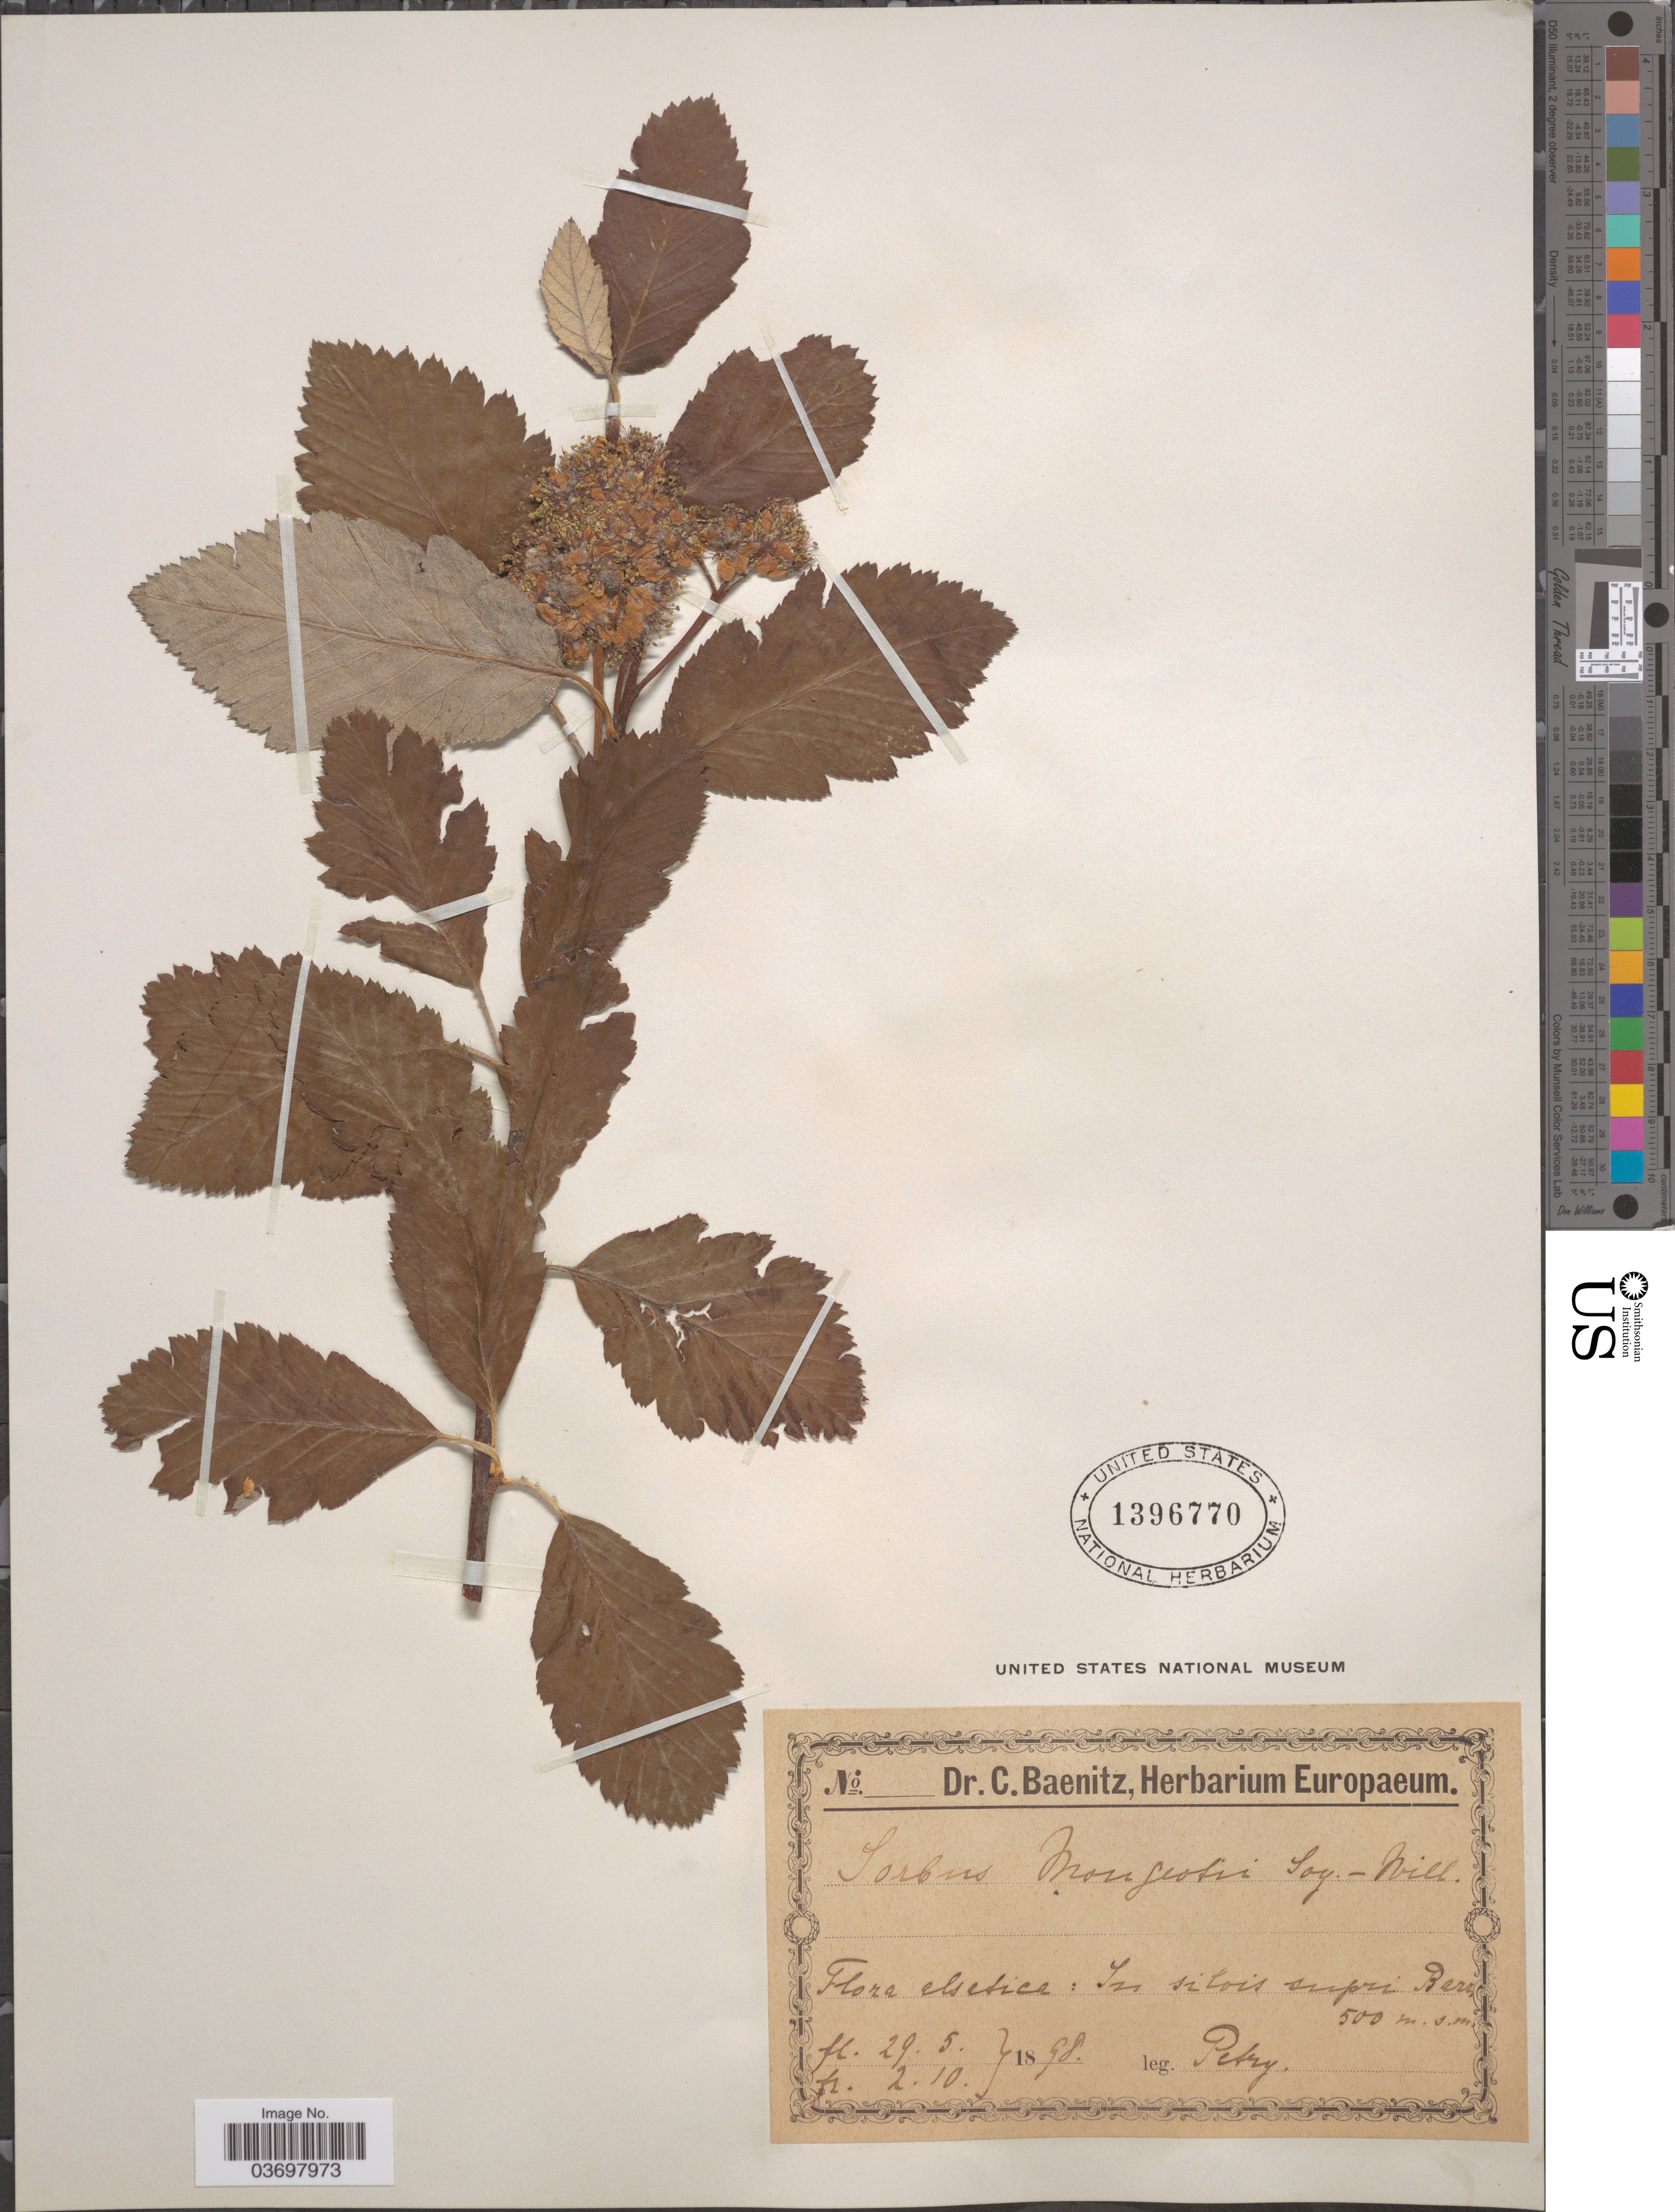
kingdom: Plantae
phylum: Tracheophyta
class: Magnoliopsida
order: Rosales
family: Rosaceae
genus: Sorbus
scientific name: Sorbus intermedia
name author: (Schult.) Beck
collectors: -. Petry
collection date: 1898-05-29/1898-10-02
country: France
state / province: Grand Est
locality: Alsatica: In silvis supri: Barr [interpreted].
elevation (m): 500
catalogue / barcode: US 1396770